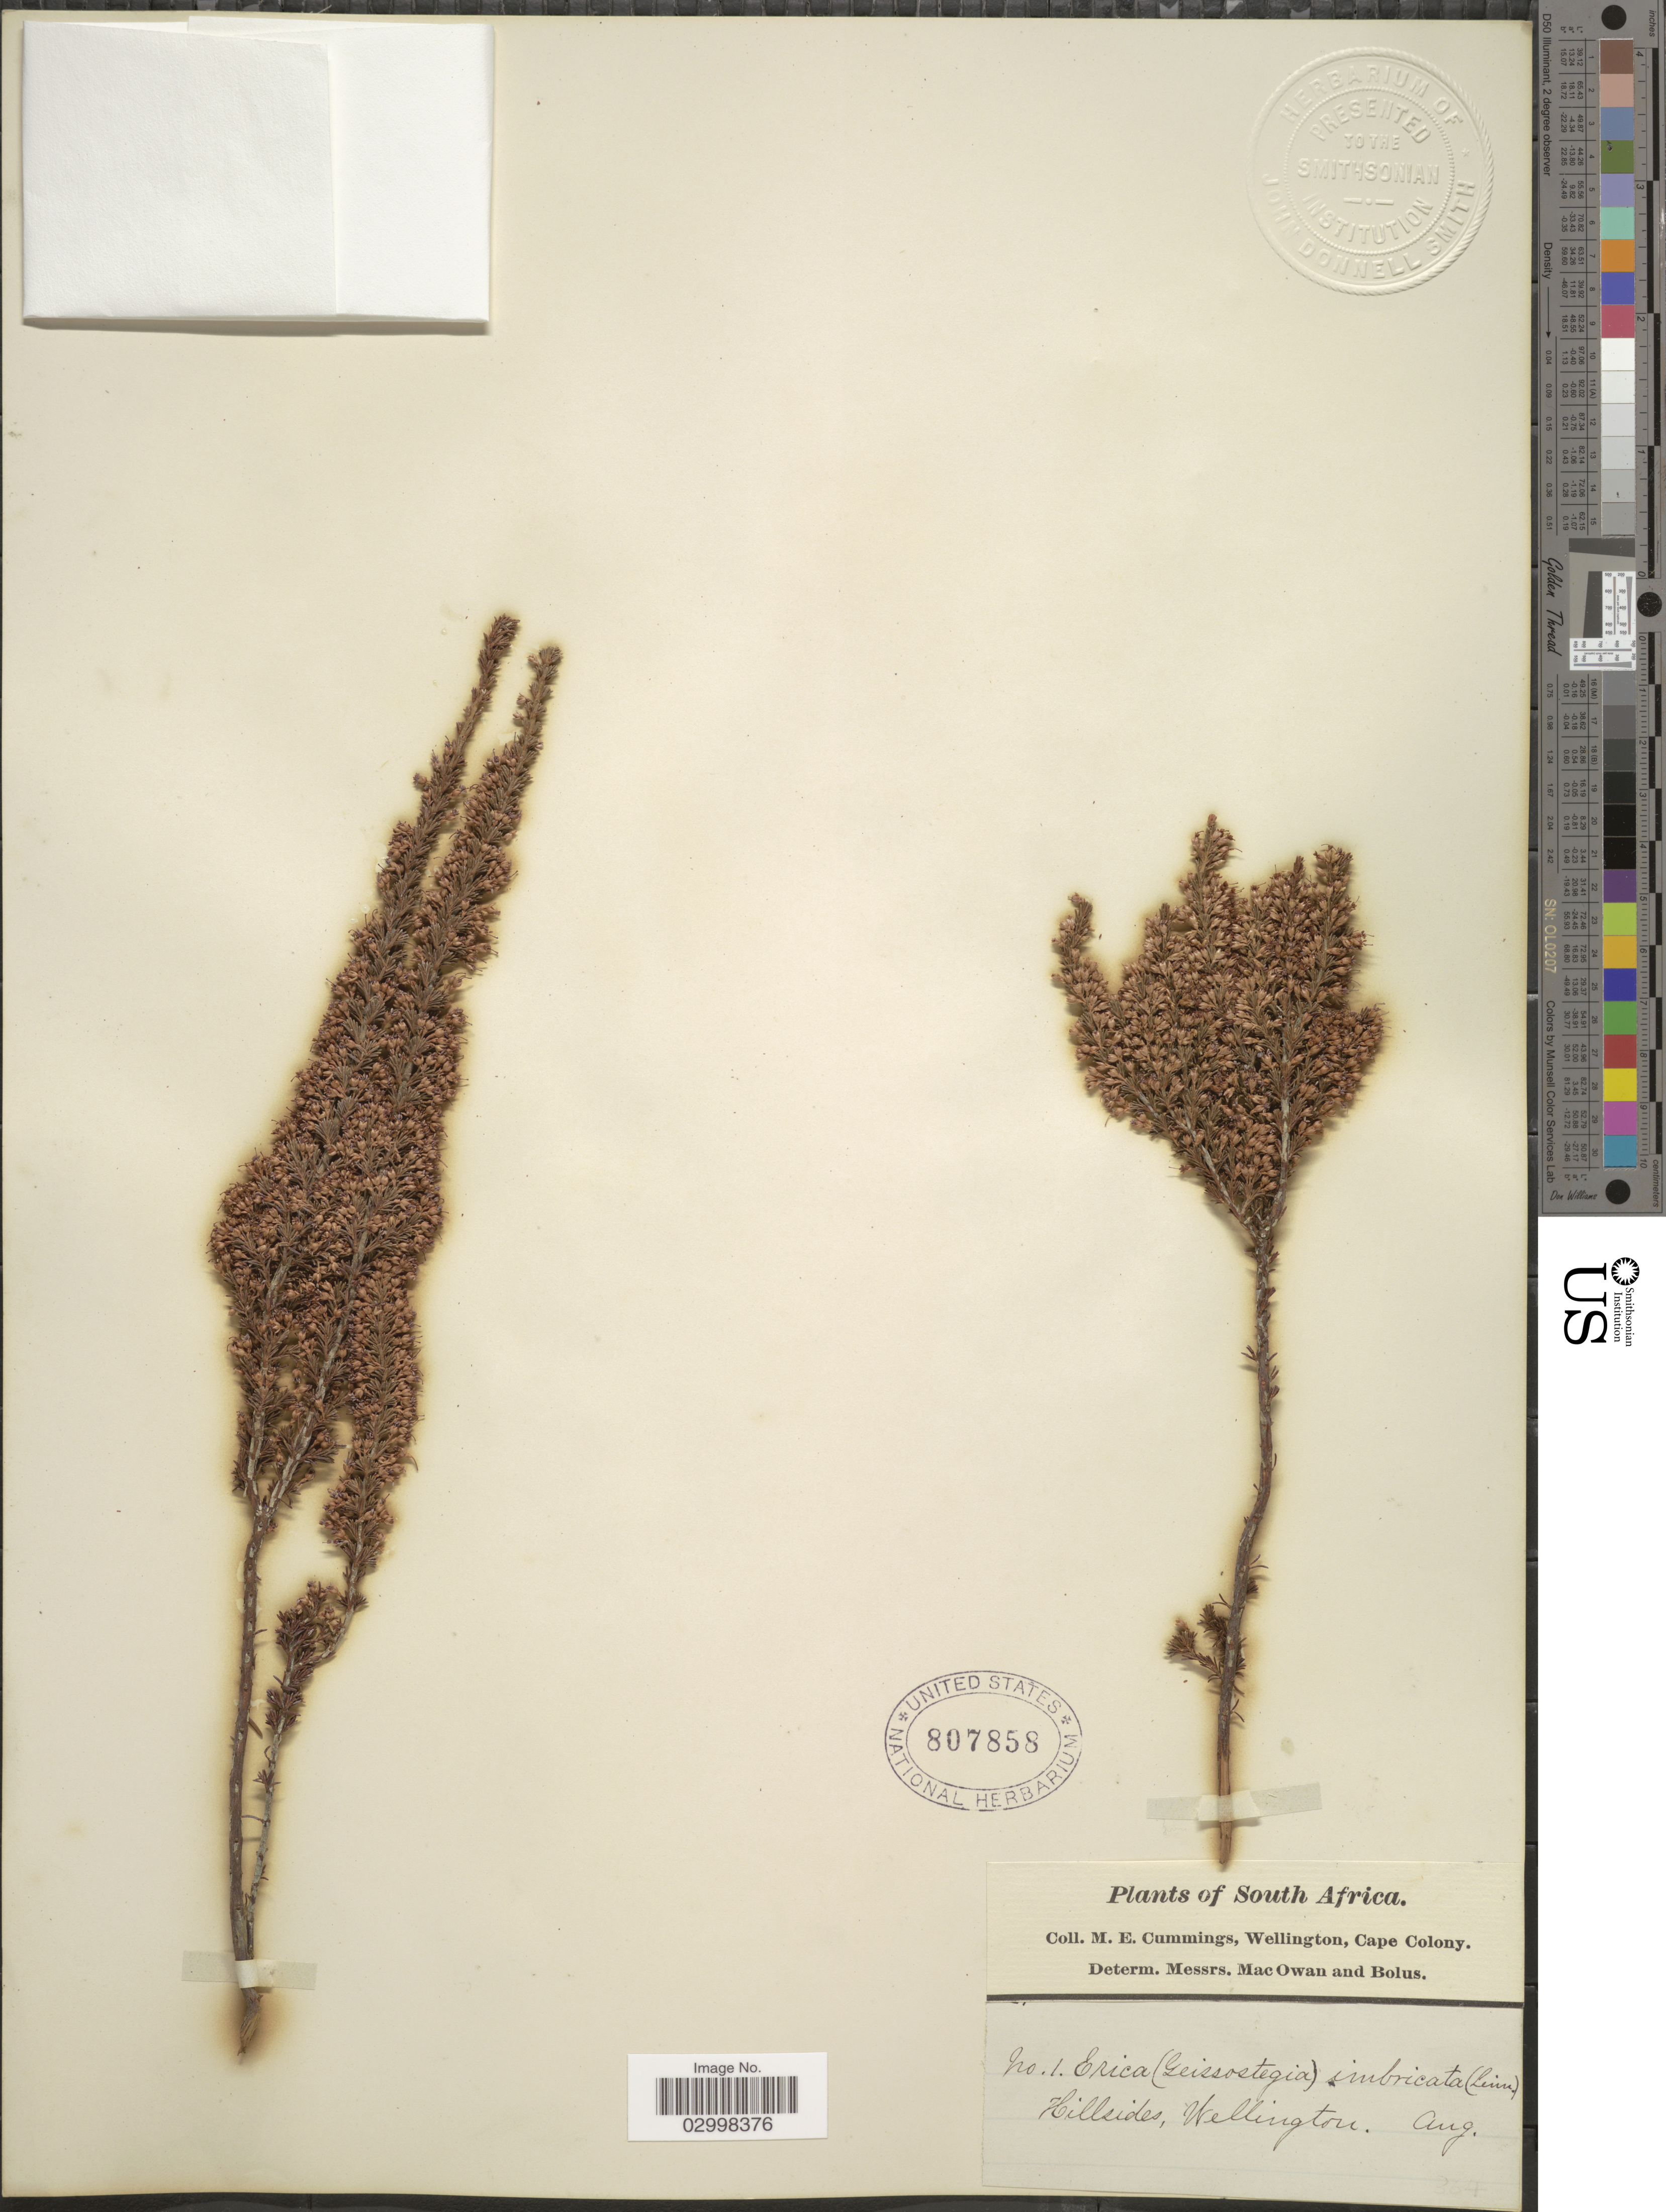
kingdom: Plantae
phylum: Tracheophyta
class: Magnoliopsida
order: Ericales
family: Ericaceae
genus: Erica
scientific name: Erica imbricata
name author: L.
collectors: M. E. Cummings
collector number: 1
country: South Africa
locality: Hillsides, Wellington.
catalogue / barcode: US 807858